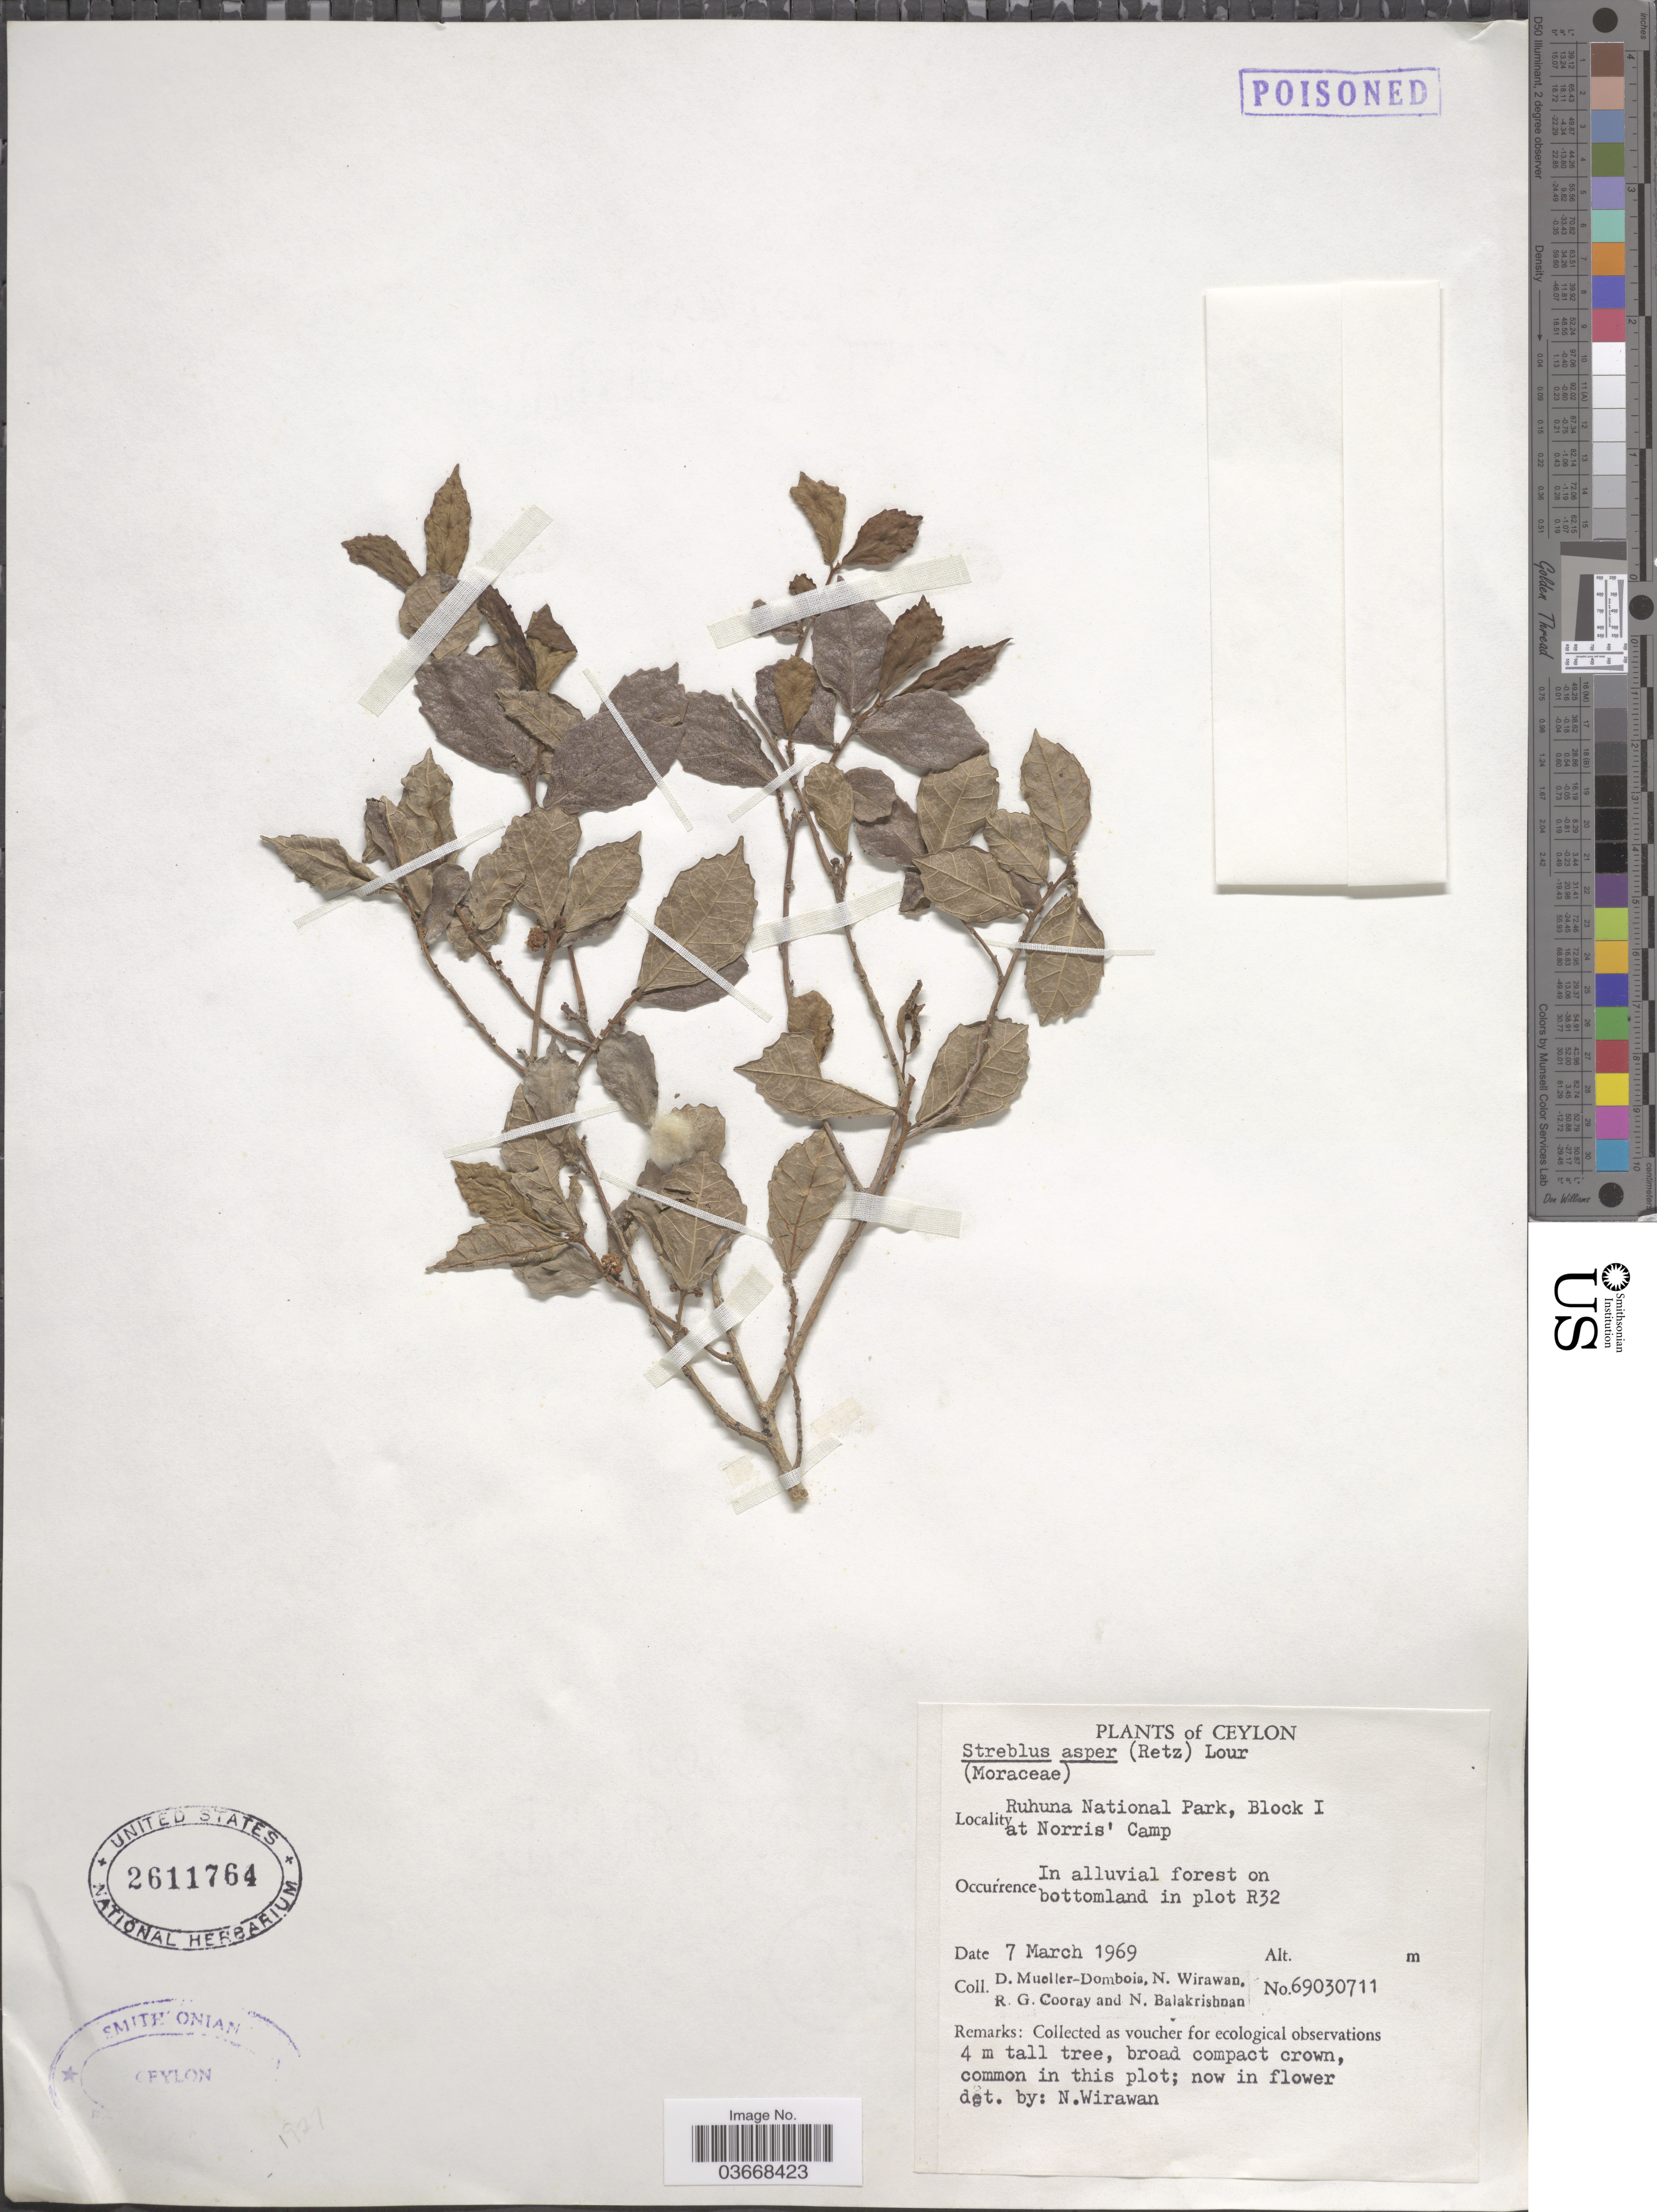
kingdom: Plantae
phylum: Tracheophyta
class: Magnoliopsida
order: Rosales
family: Moraceae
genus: Streblus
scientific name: Streblus asper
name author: Lour.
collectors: D. Mueller-Dombois, N. Wirawan, R. Cooray & N. Balakrishnan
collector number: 69030711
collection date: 1969-03-07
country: Sri Lanka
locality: Ceylon. Ruhuna National Park, Block I at Norris' Camp. In alluvial forest on bottomland in plot R32.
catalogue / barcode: US 2611764